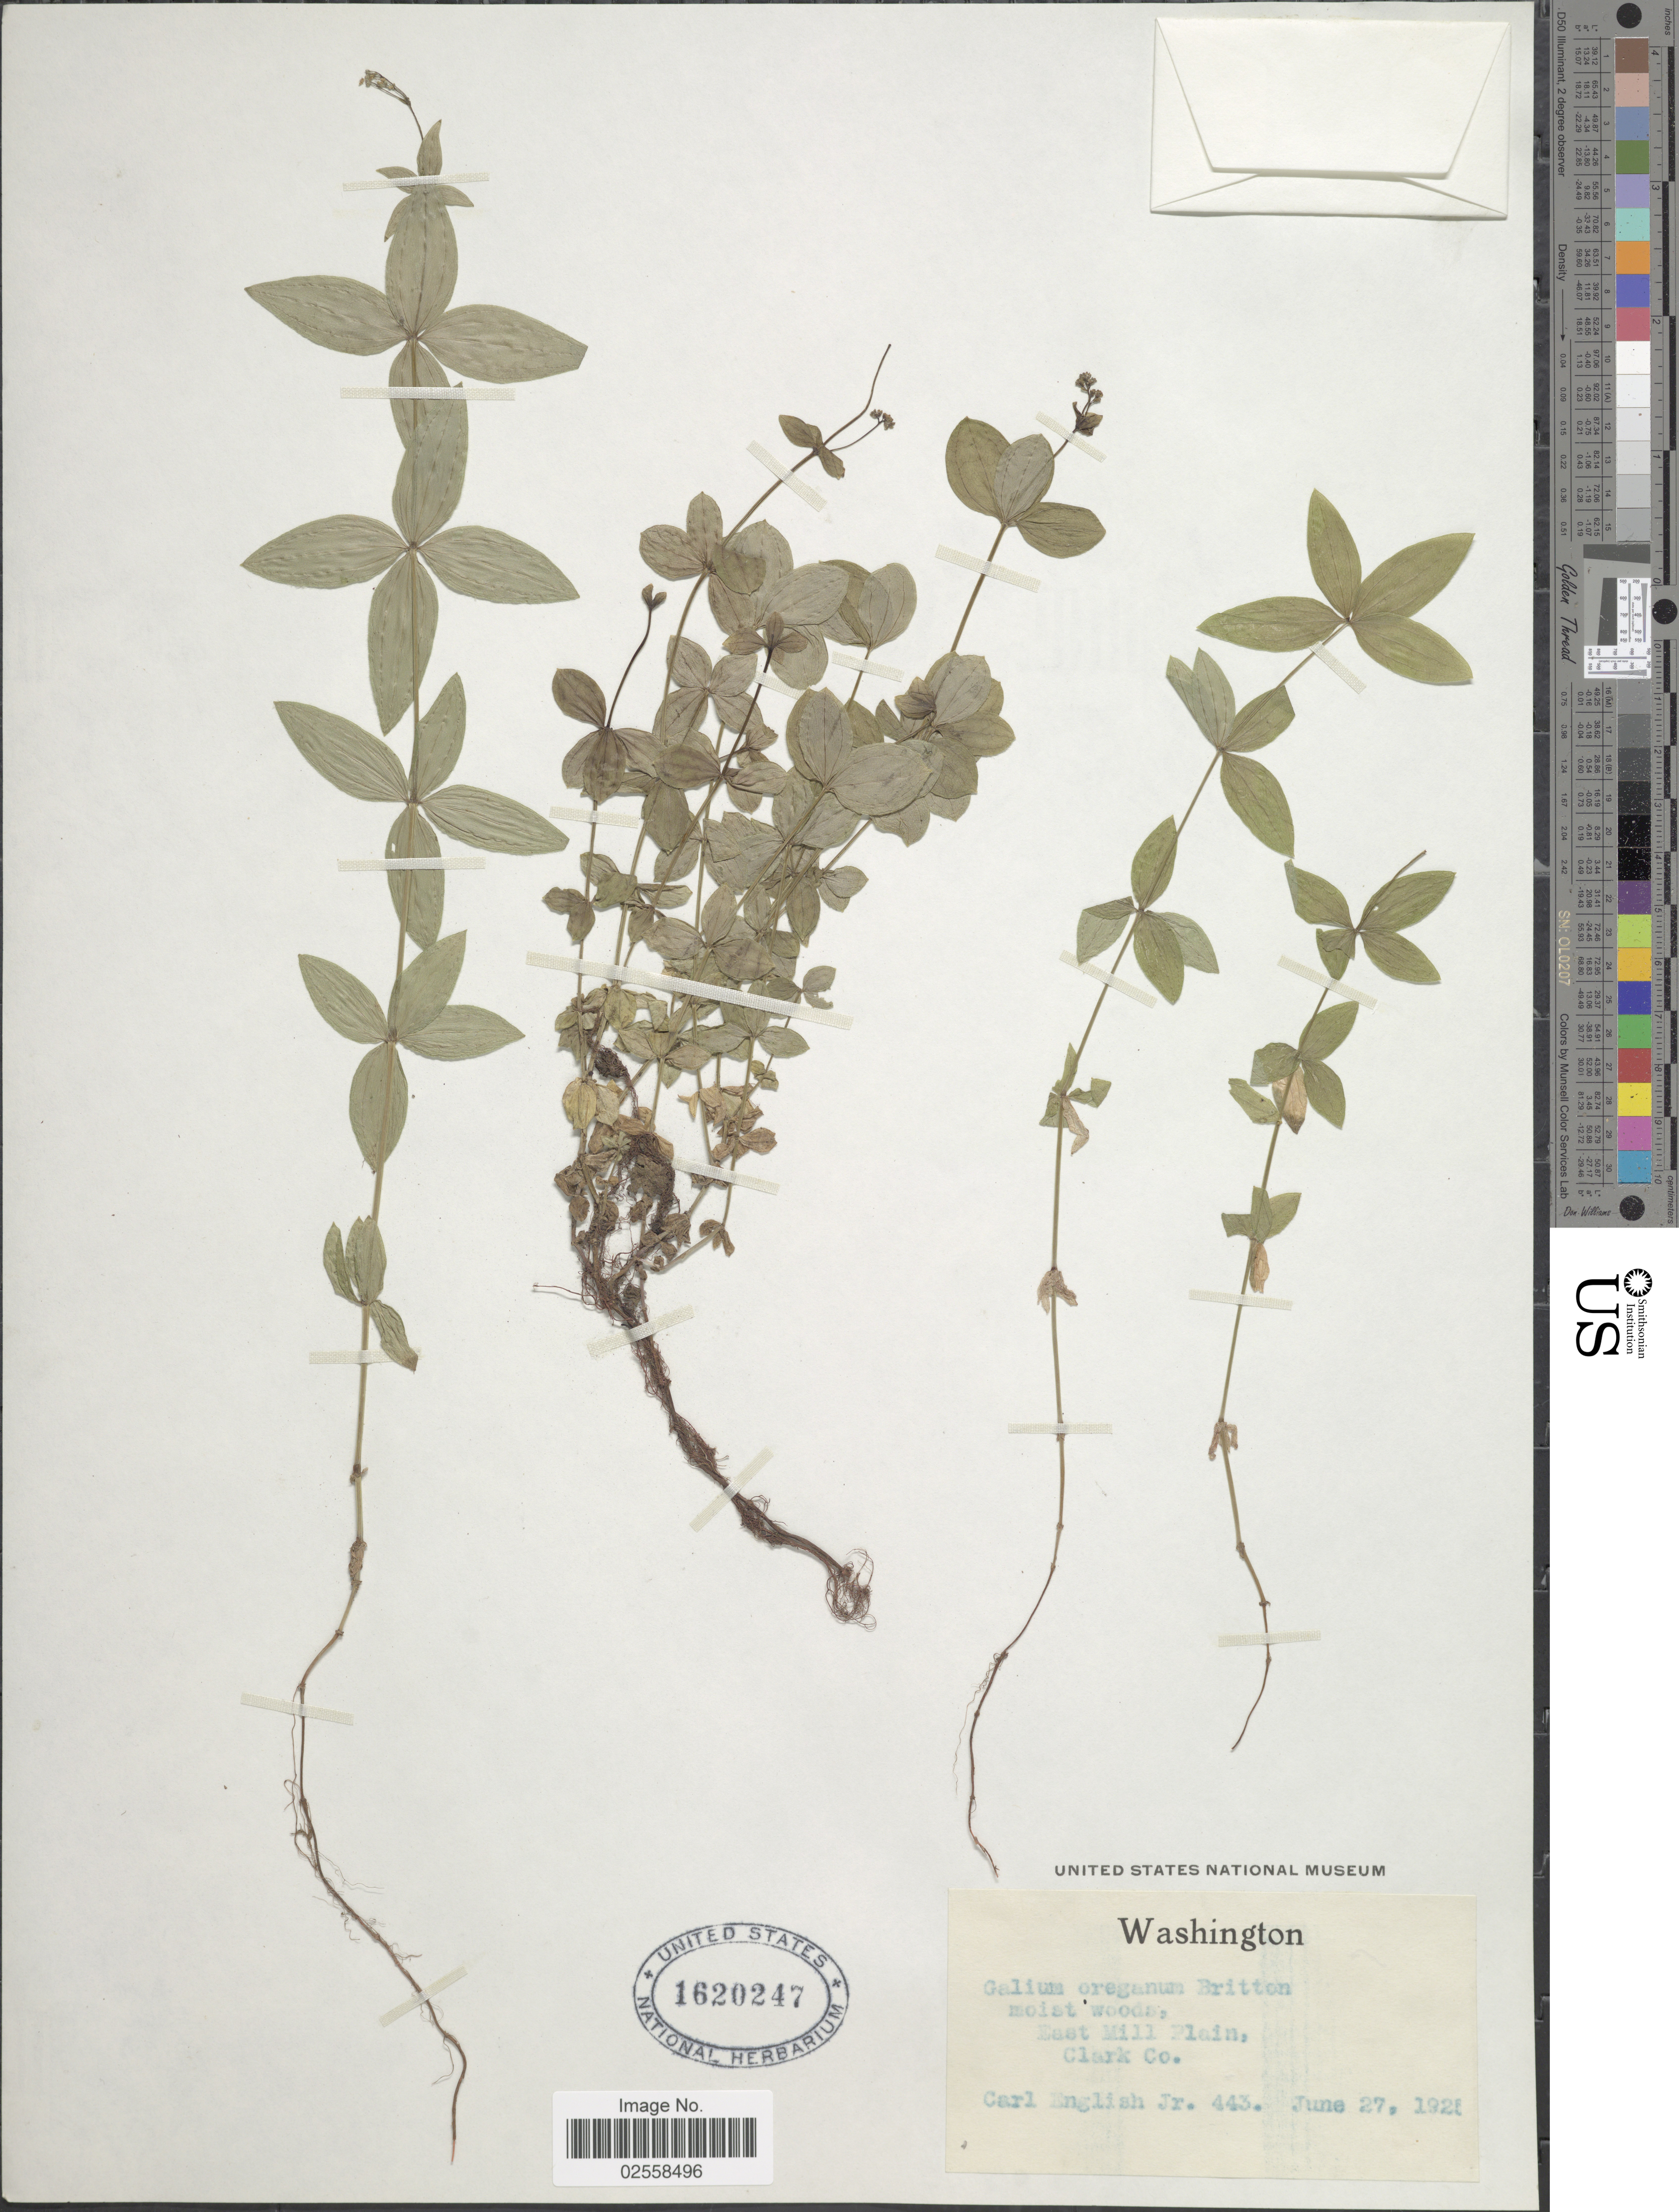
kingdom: Plantae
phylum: Tracheophyta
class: Magnoliopsida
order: Gentianales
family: Rubiaceae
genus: Galium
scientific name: Galium oreganum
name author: Britton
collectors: C. English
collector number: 443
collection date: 1925-06-27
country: United States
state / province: Washington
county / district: Clark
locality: East Mill Plain, Clark Co.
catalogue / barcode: US 1620247